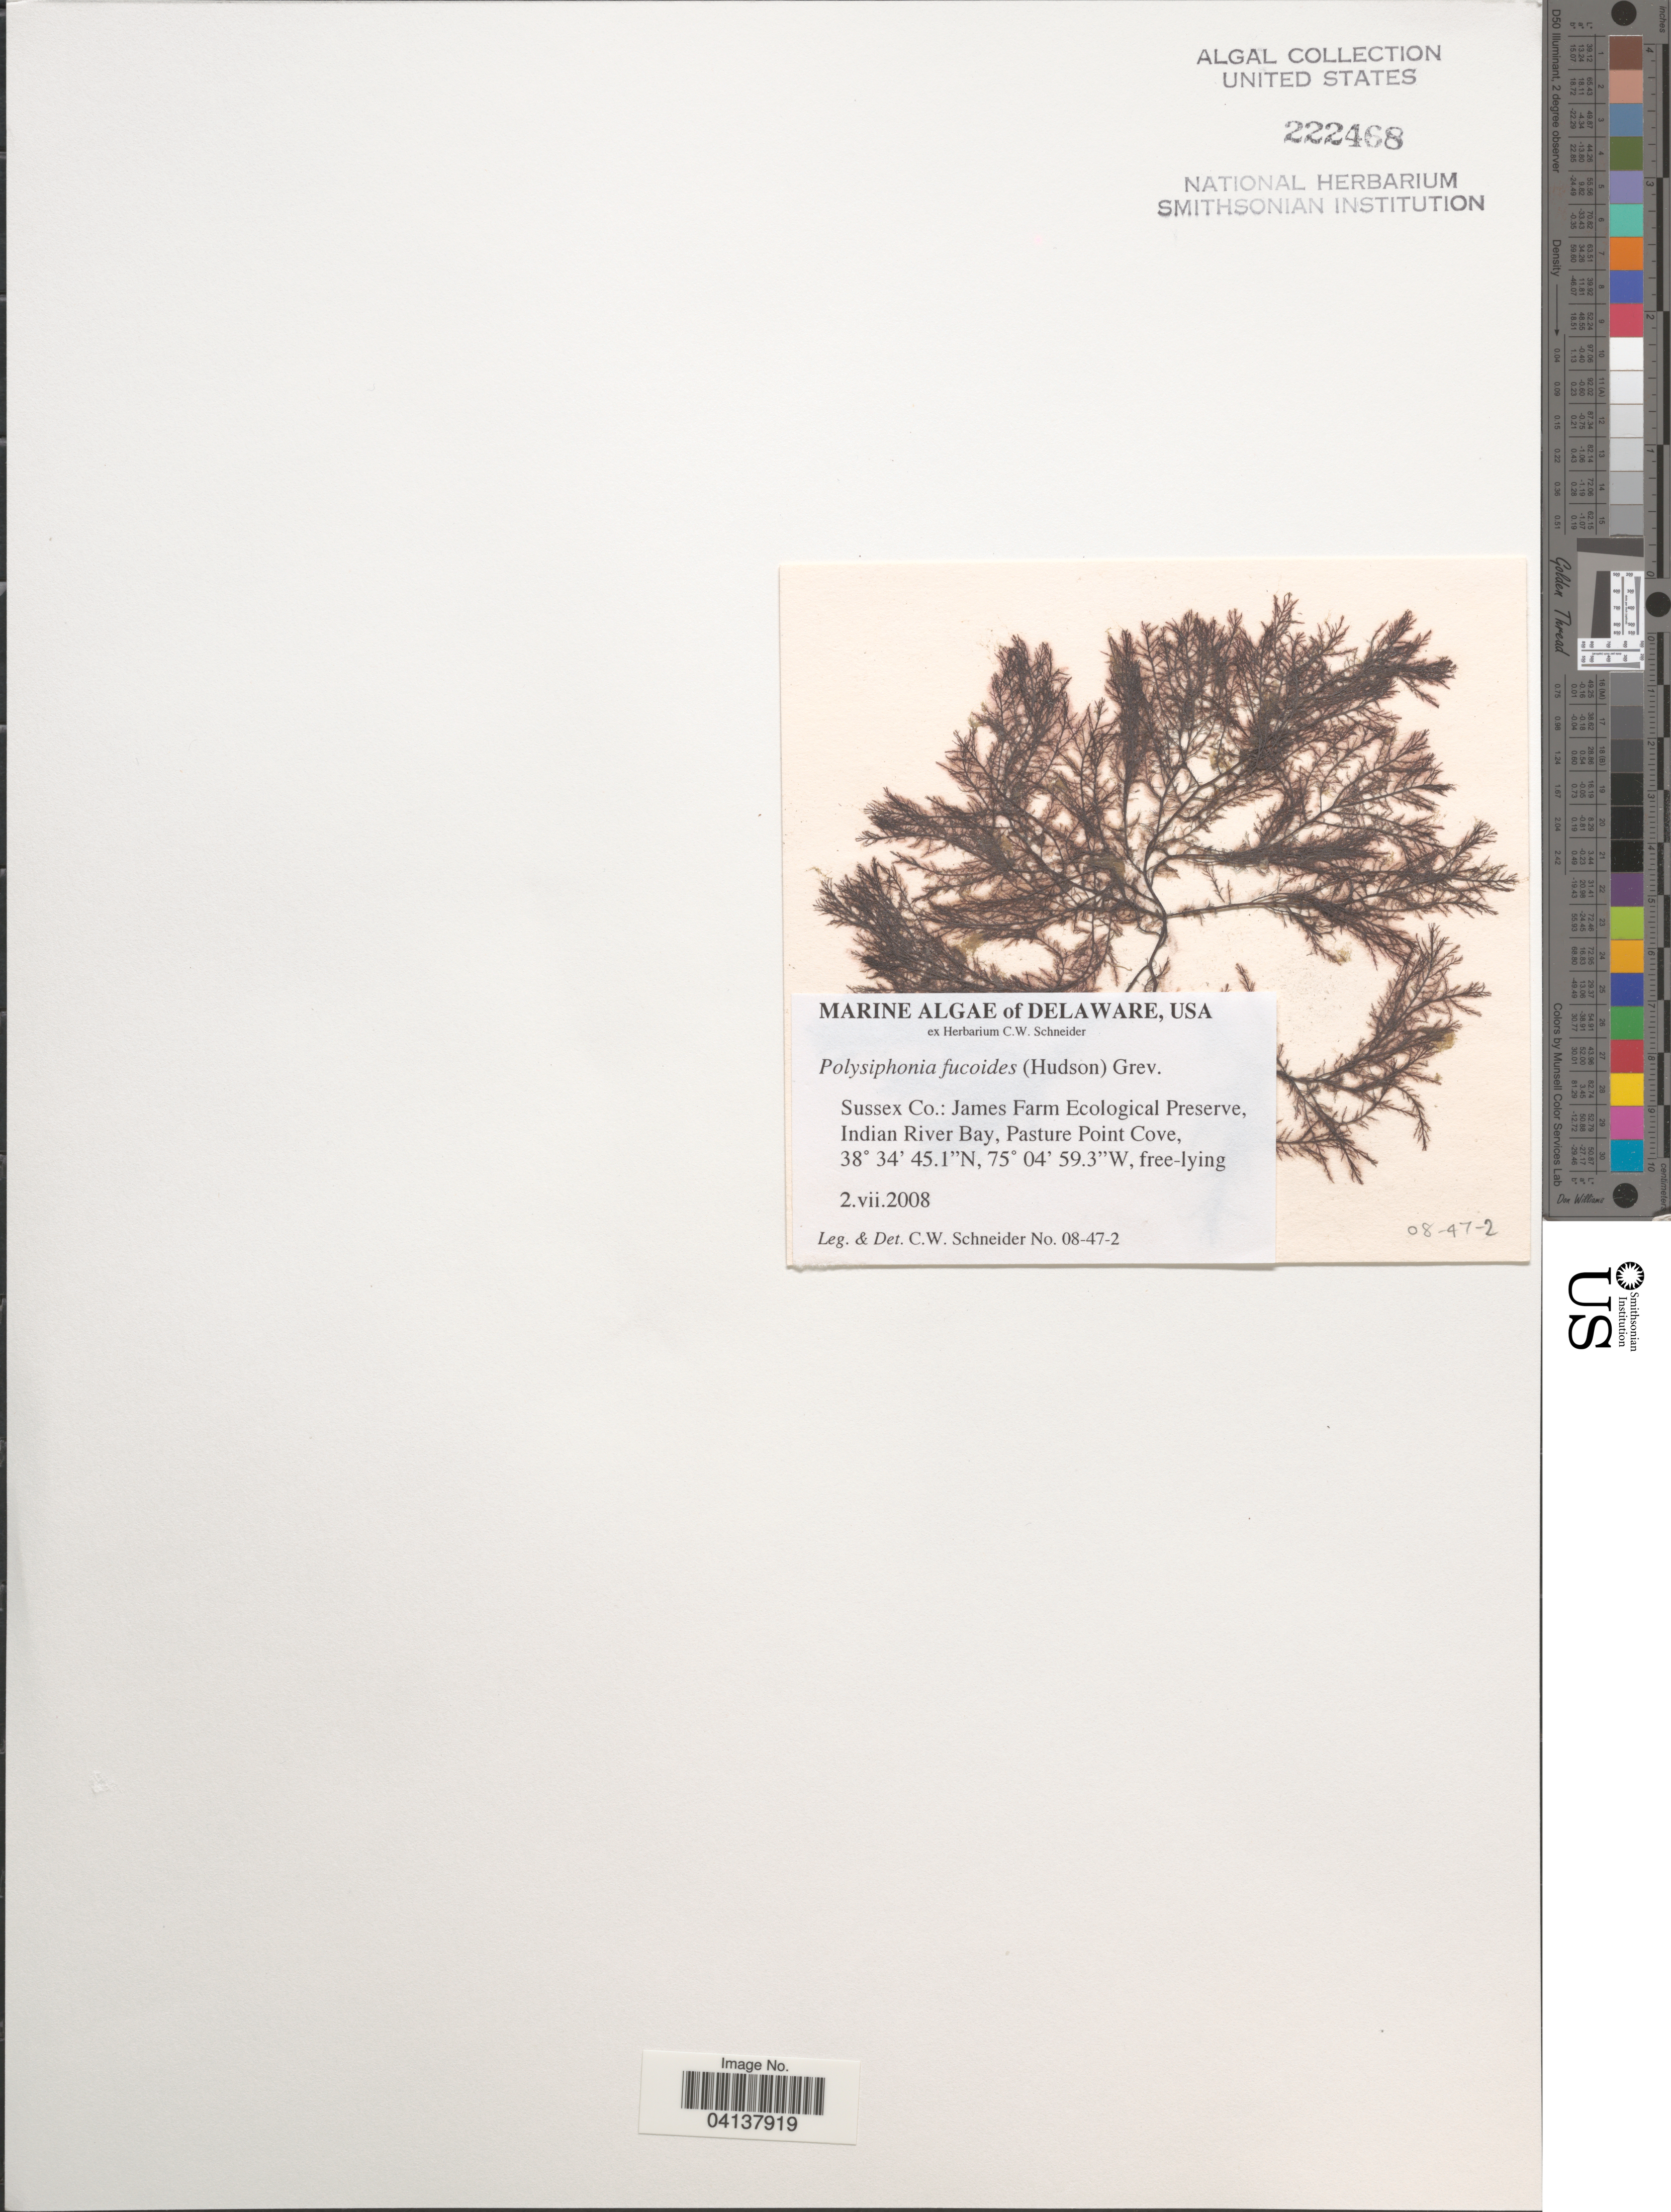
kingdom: Plantae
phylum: Rhodophyta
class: Florideophyceae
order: Ceramiales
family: Rhodomelaceae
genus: Vertebrata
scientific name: Vertebrata fucoides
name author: (Hudson) Kuntze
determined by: Algae name updating Project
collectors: C. W.Schneider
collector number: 08-47-2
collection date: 2008-07-02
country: United States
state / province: Delaware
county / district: Sussex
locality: Sussex Co.: James Farm Ecological Preserve, Indian River Bay, Pasture Point Cove.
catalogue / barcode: US 222468